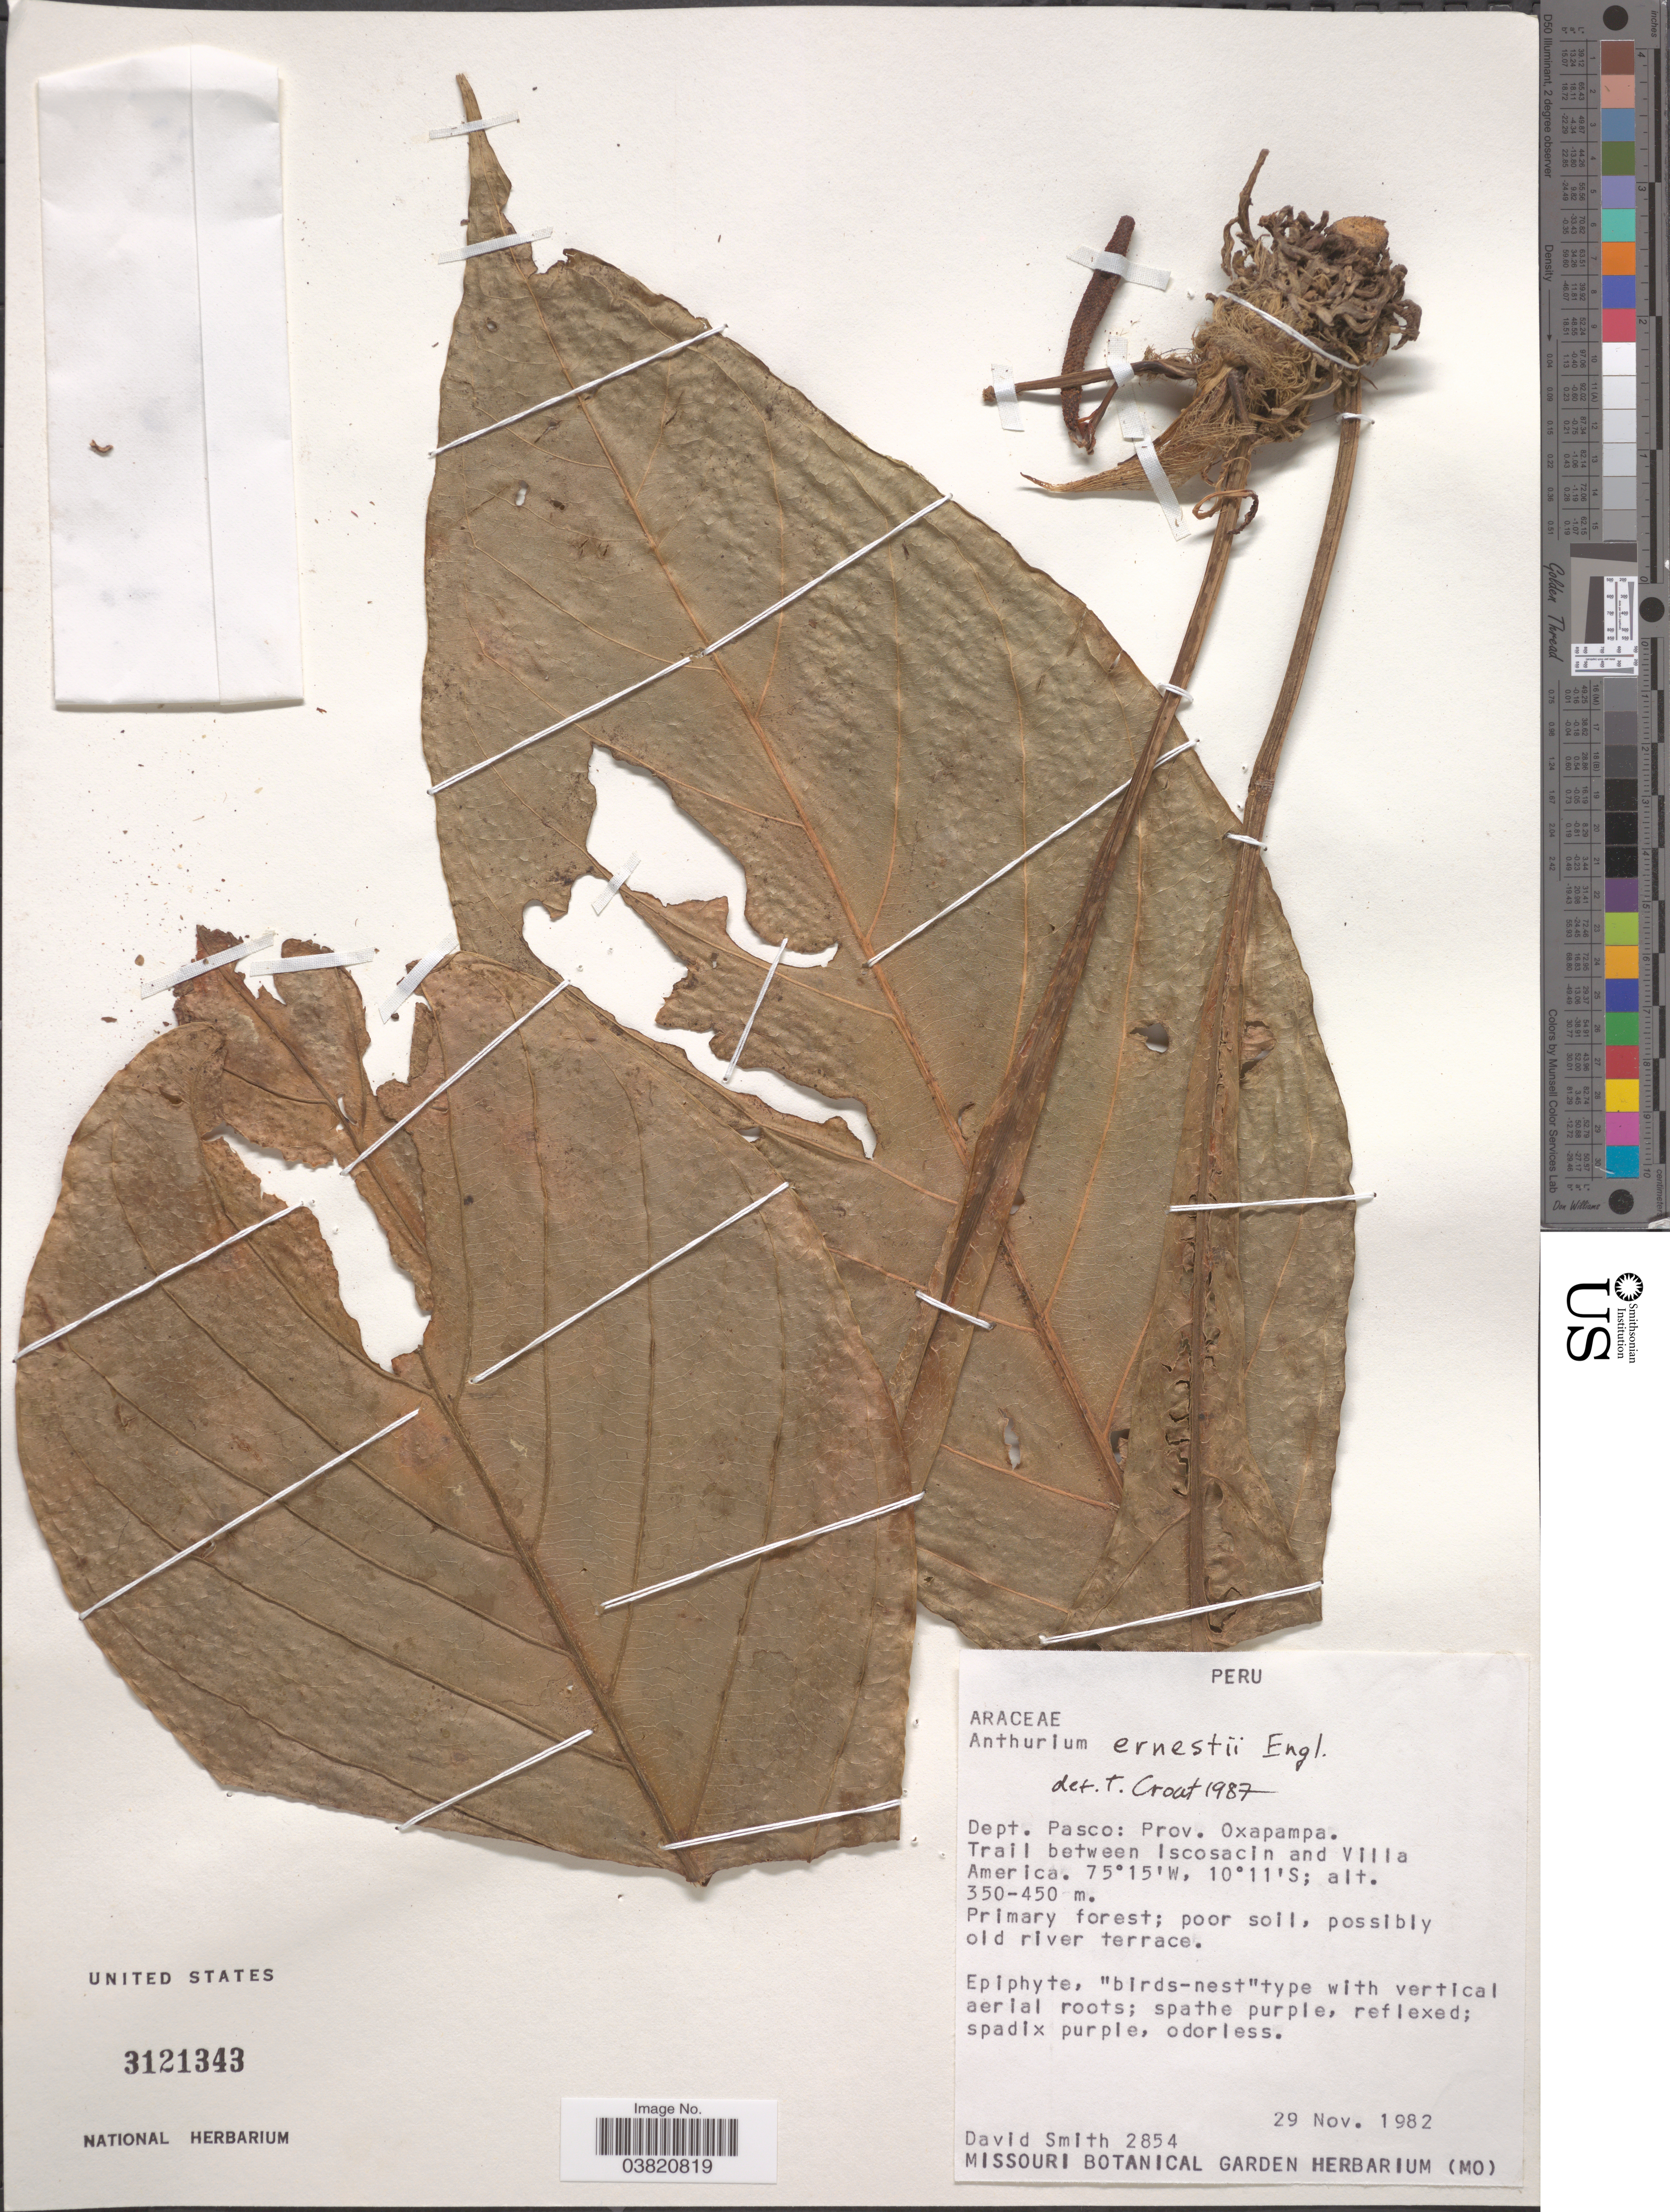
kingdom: Plantae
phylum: Tracheophyta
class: Liliopsida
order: Alismatales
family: Araceae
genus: Anthurium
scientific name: Anthurium eminens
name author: Schott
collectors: D. Smith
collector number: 2854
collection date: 1982-11-29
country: Peru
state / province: Pasco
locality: Dept. Pasco: Prov. Oxapampa. Trail between Iscosacin and Villa America.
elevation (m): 350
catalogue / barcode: US 3121343